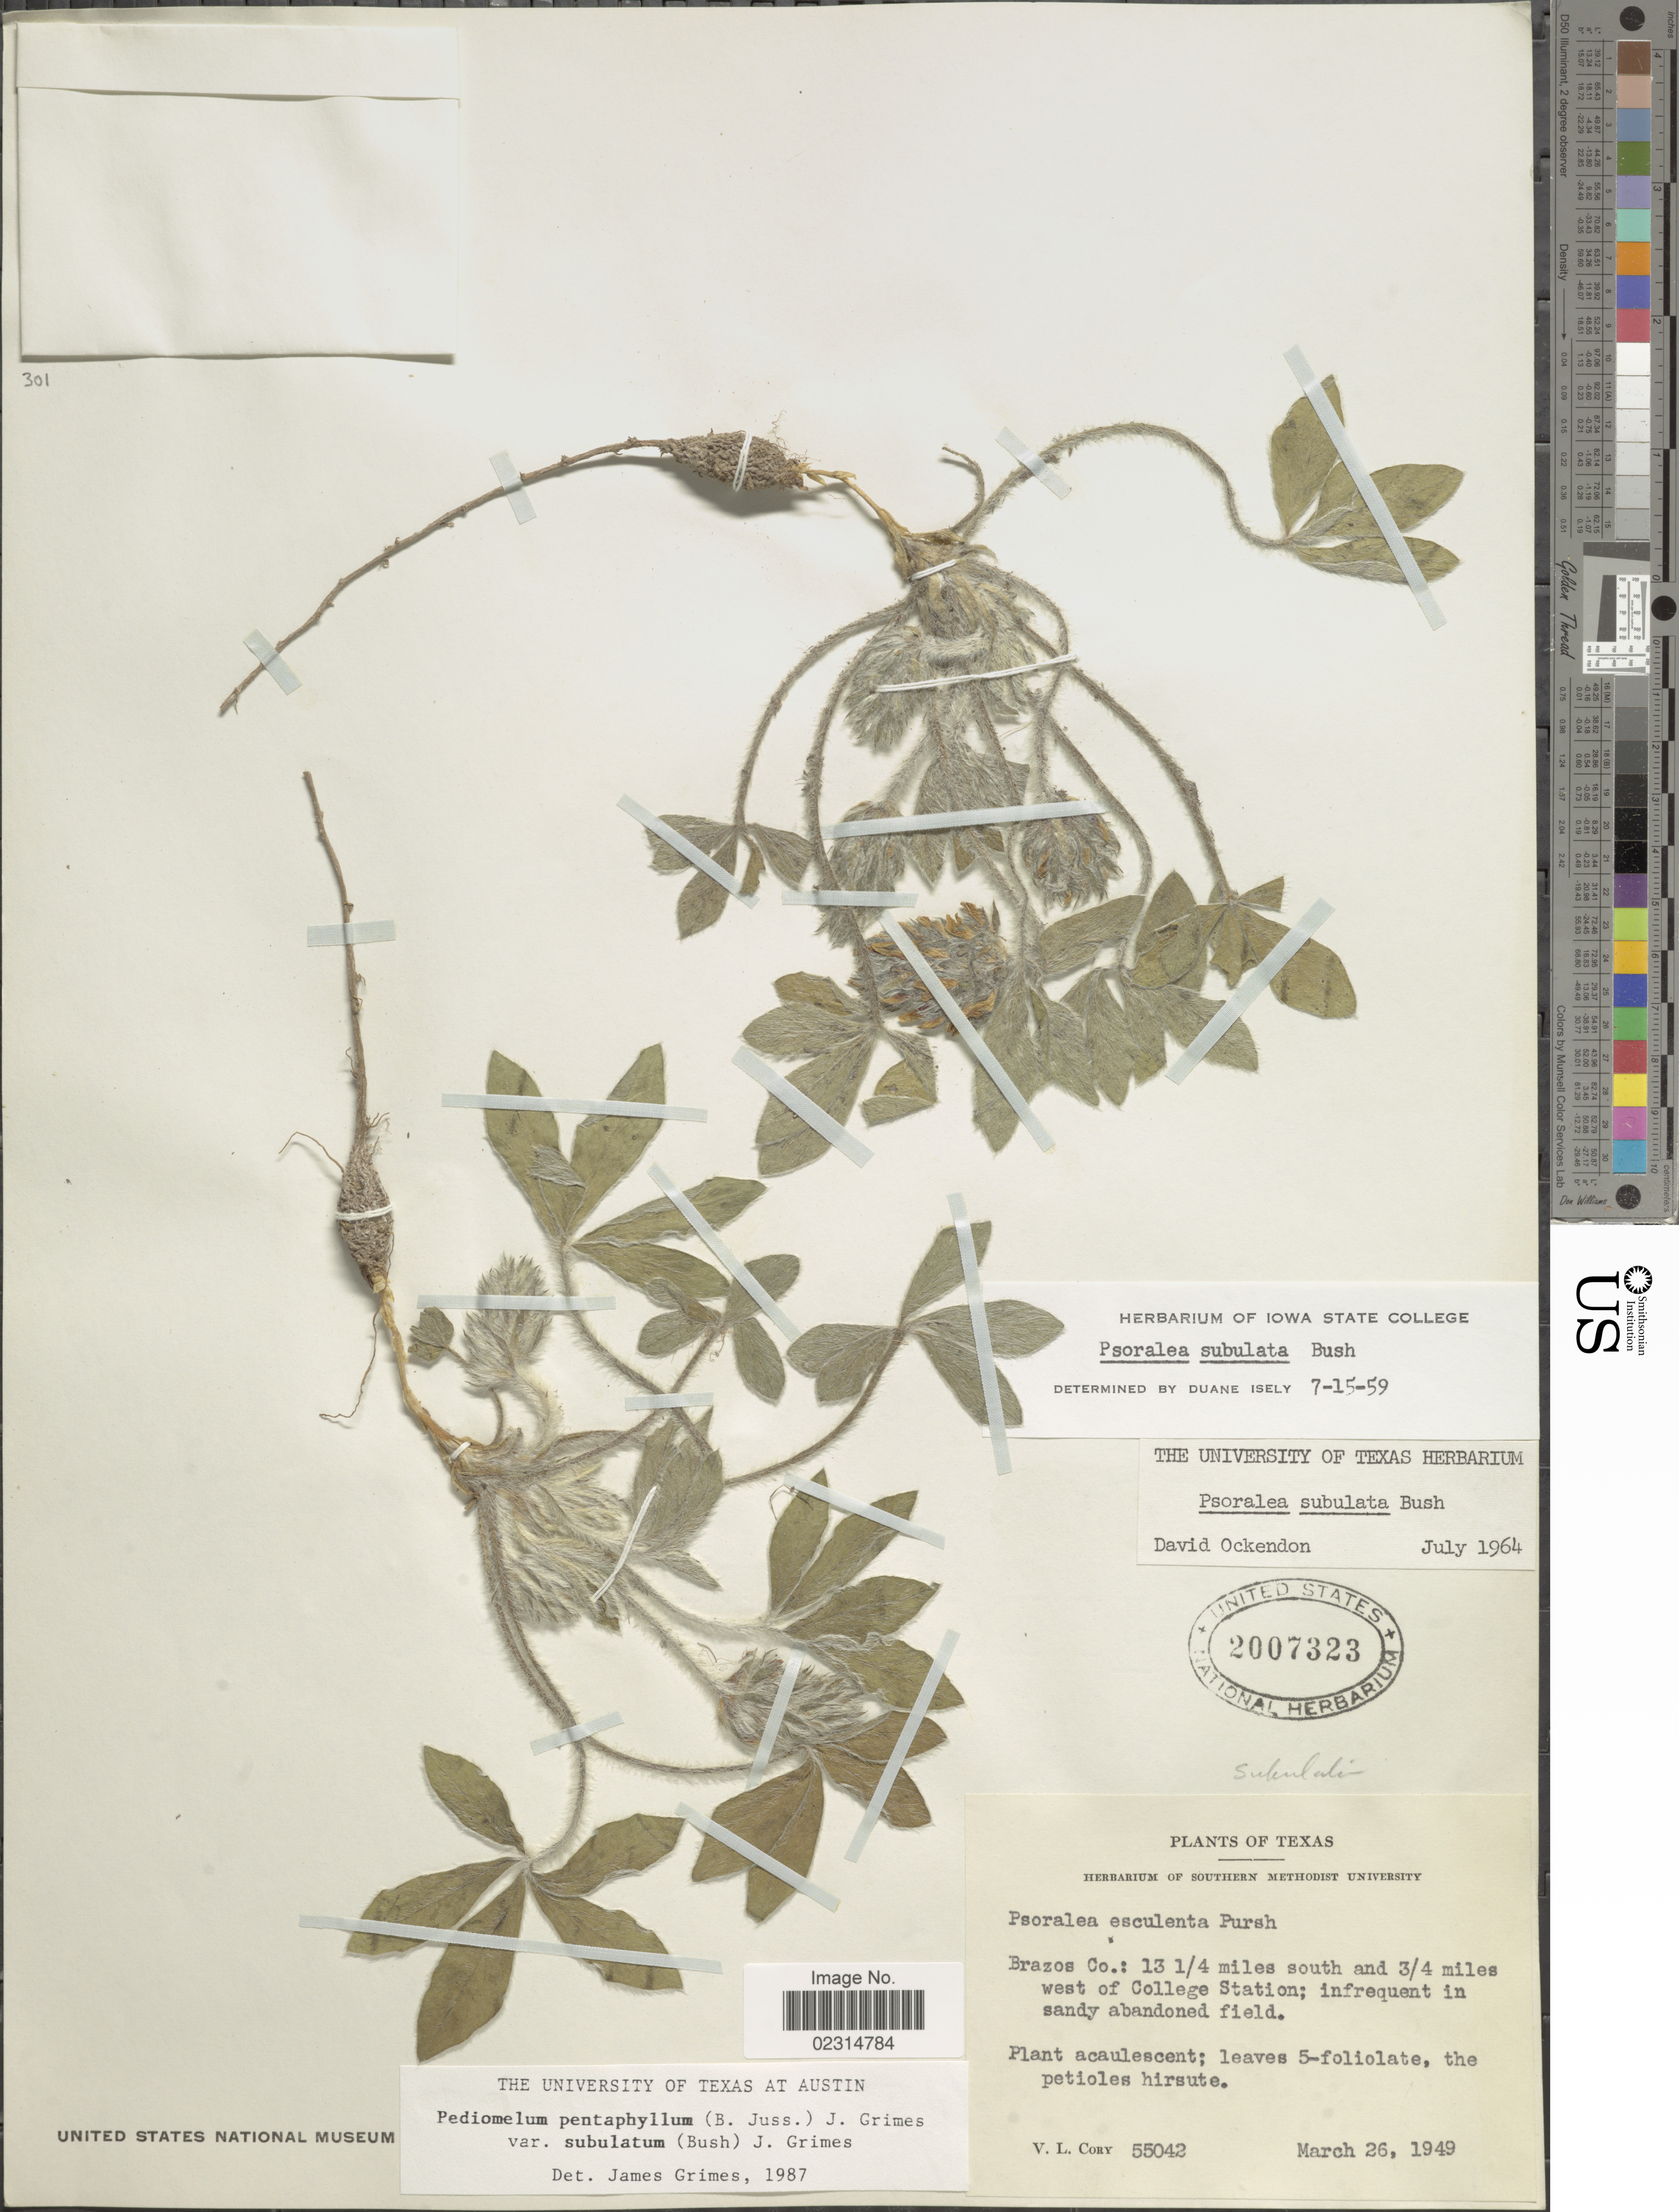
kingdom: Plantae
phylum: Tracheophyta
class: Magnoliopsida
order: Fabales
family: Fabaceae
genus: Pediomelum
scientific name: Pediomelum hypogaeum var. subulatum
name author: (Bush) J.W. Grimes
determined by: Egan, Ashley N., (US), Smithsonian Institution - National Museum of Natural History (UNITED STATES)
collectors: V. Cory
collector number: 55042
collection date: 1949-03-26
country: United States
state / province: Texas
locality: Brazos Co: 13 1/4 miles south and 3/4 miles west of College Station; infrequent in sandy abandoned field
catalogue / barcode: US 2007323